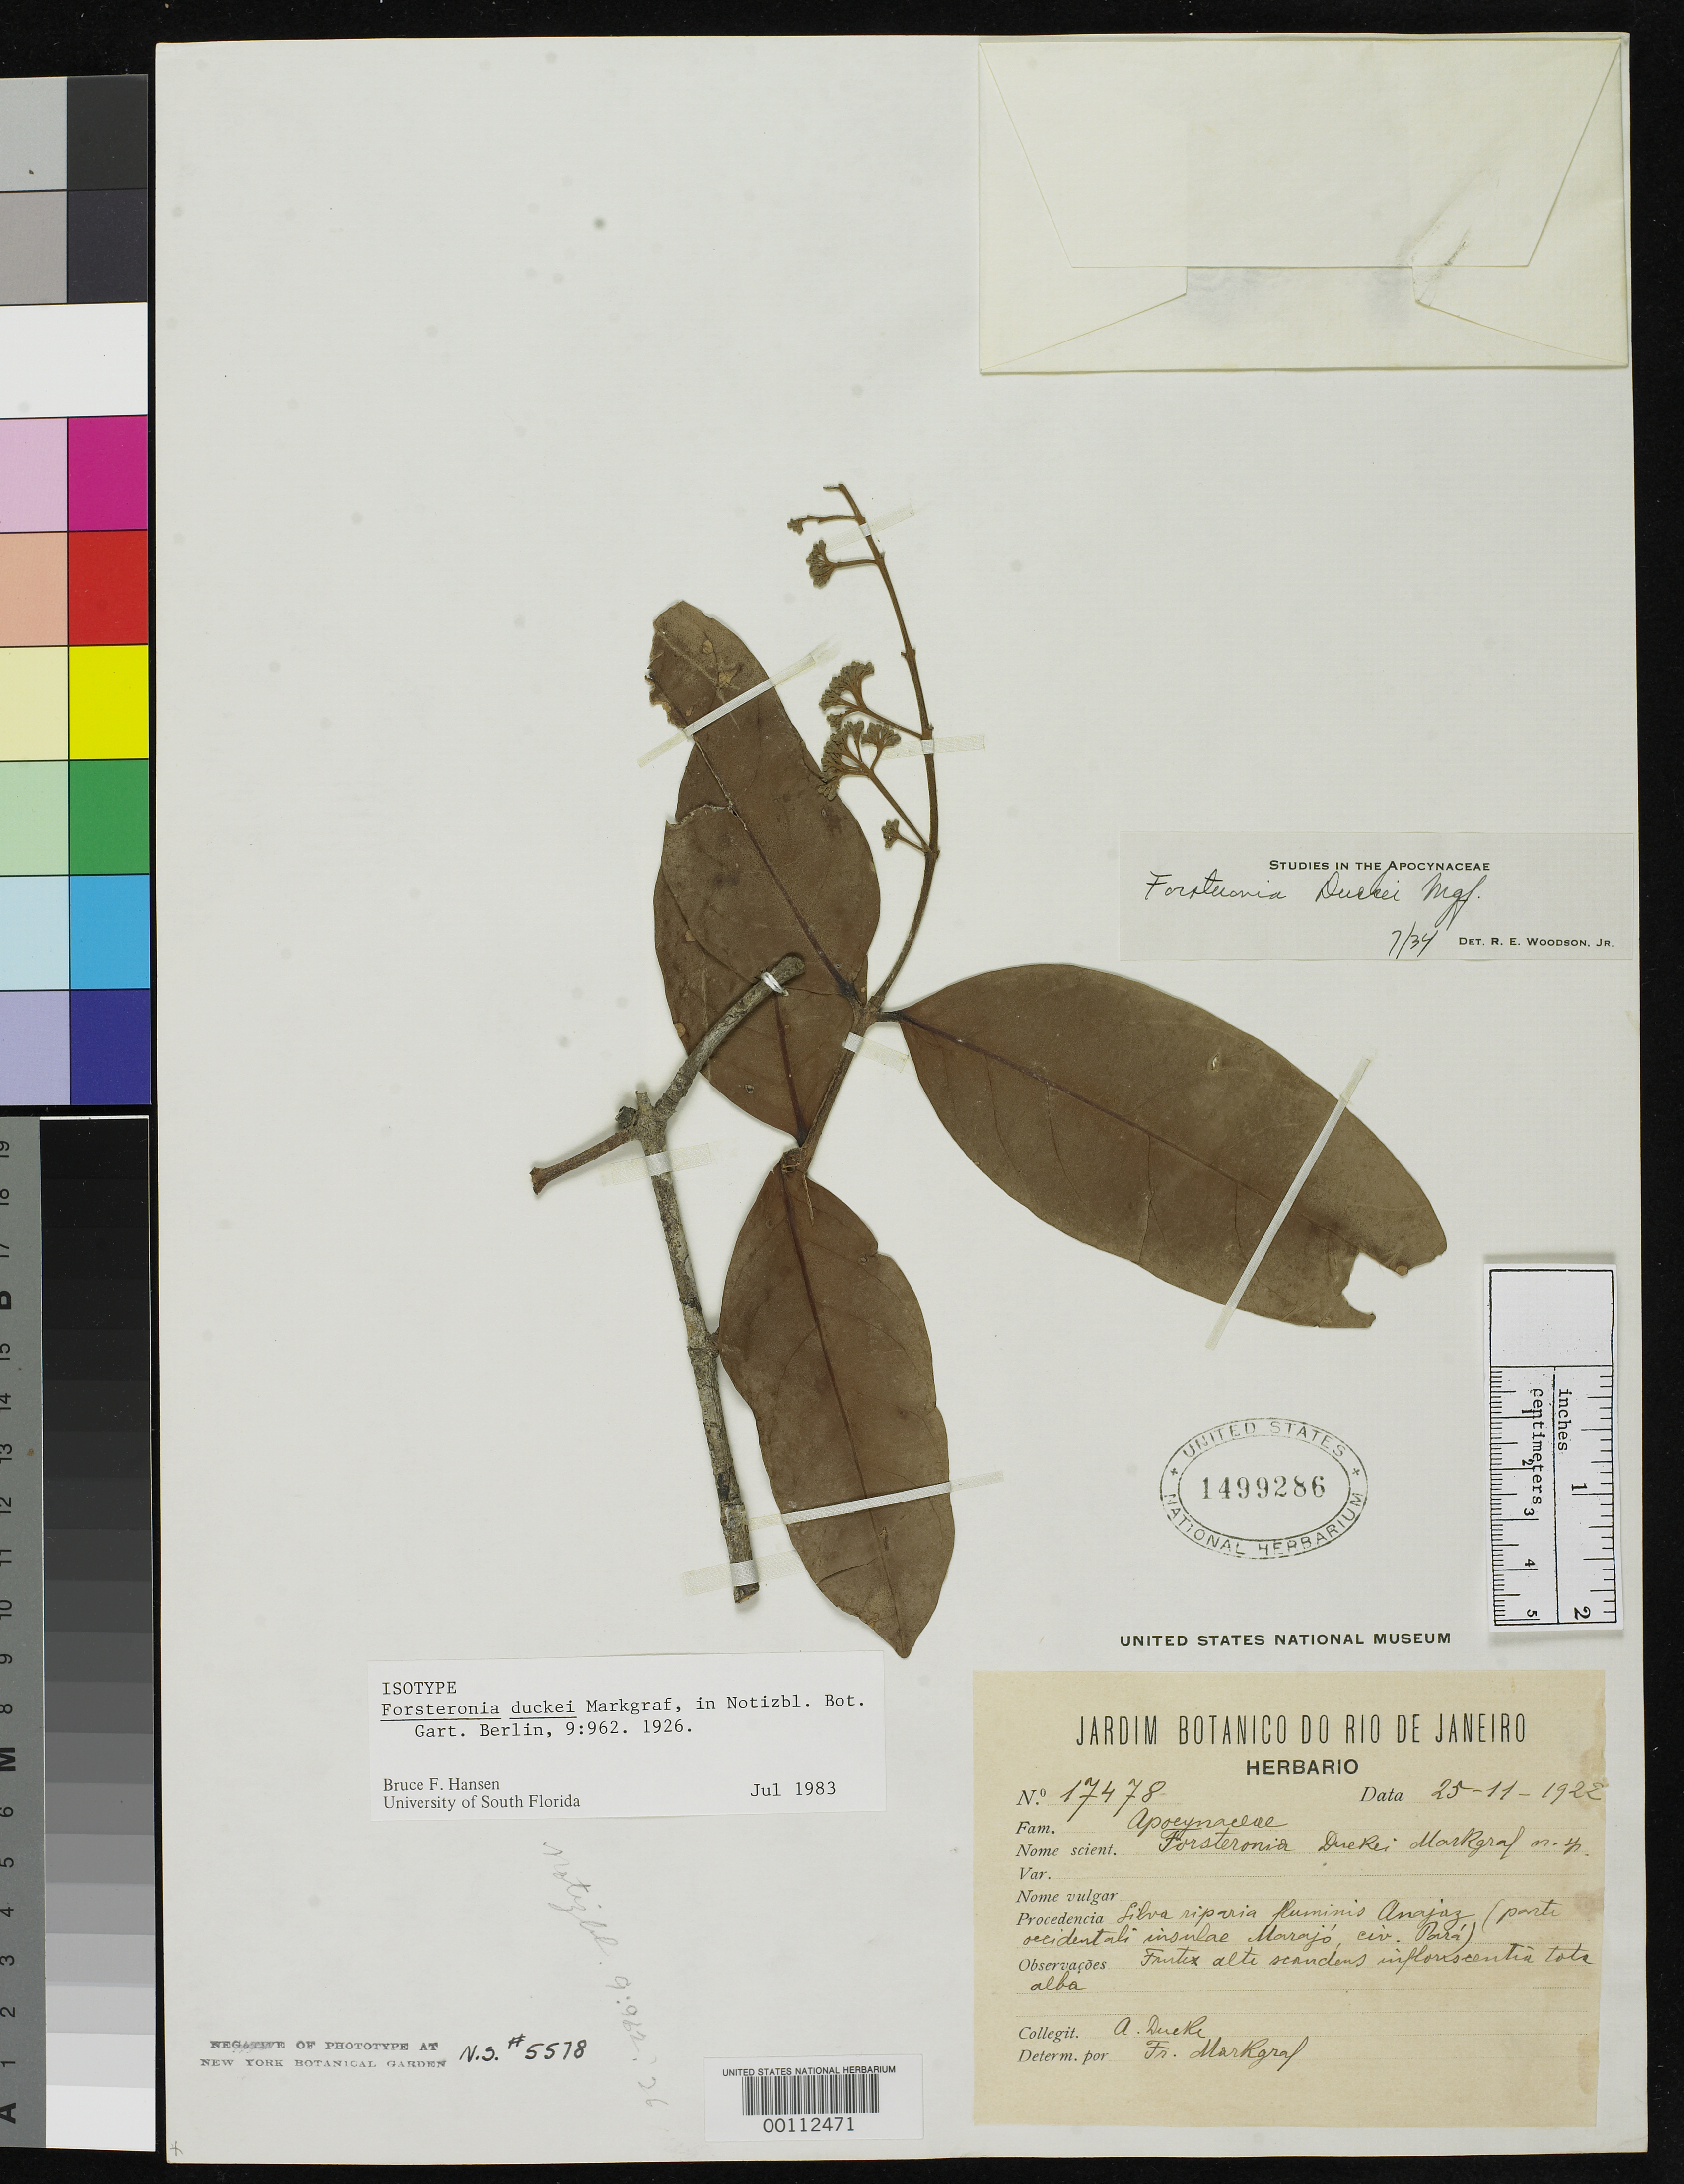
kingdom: Plantae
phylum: Tracheophyta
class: Magnoliopsida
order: Gentianales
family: Apocynaceae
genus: Forsteronia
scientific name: Forsteronia duckei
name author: Markgr.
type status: Isotype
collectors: A. Ducke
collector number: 17478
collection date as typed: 25 Nov 1922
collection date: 1922-11-25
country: Brazil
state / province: Pará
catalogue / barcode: US 1499286